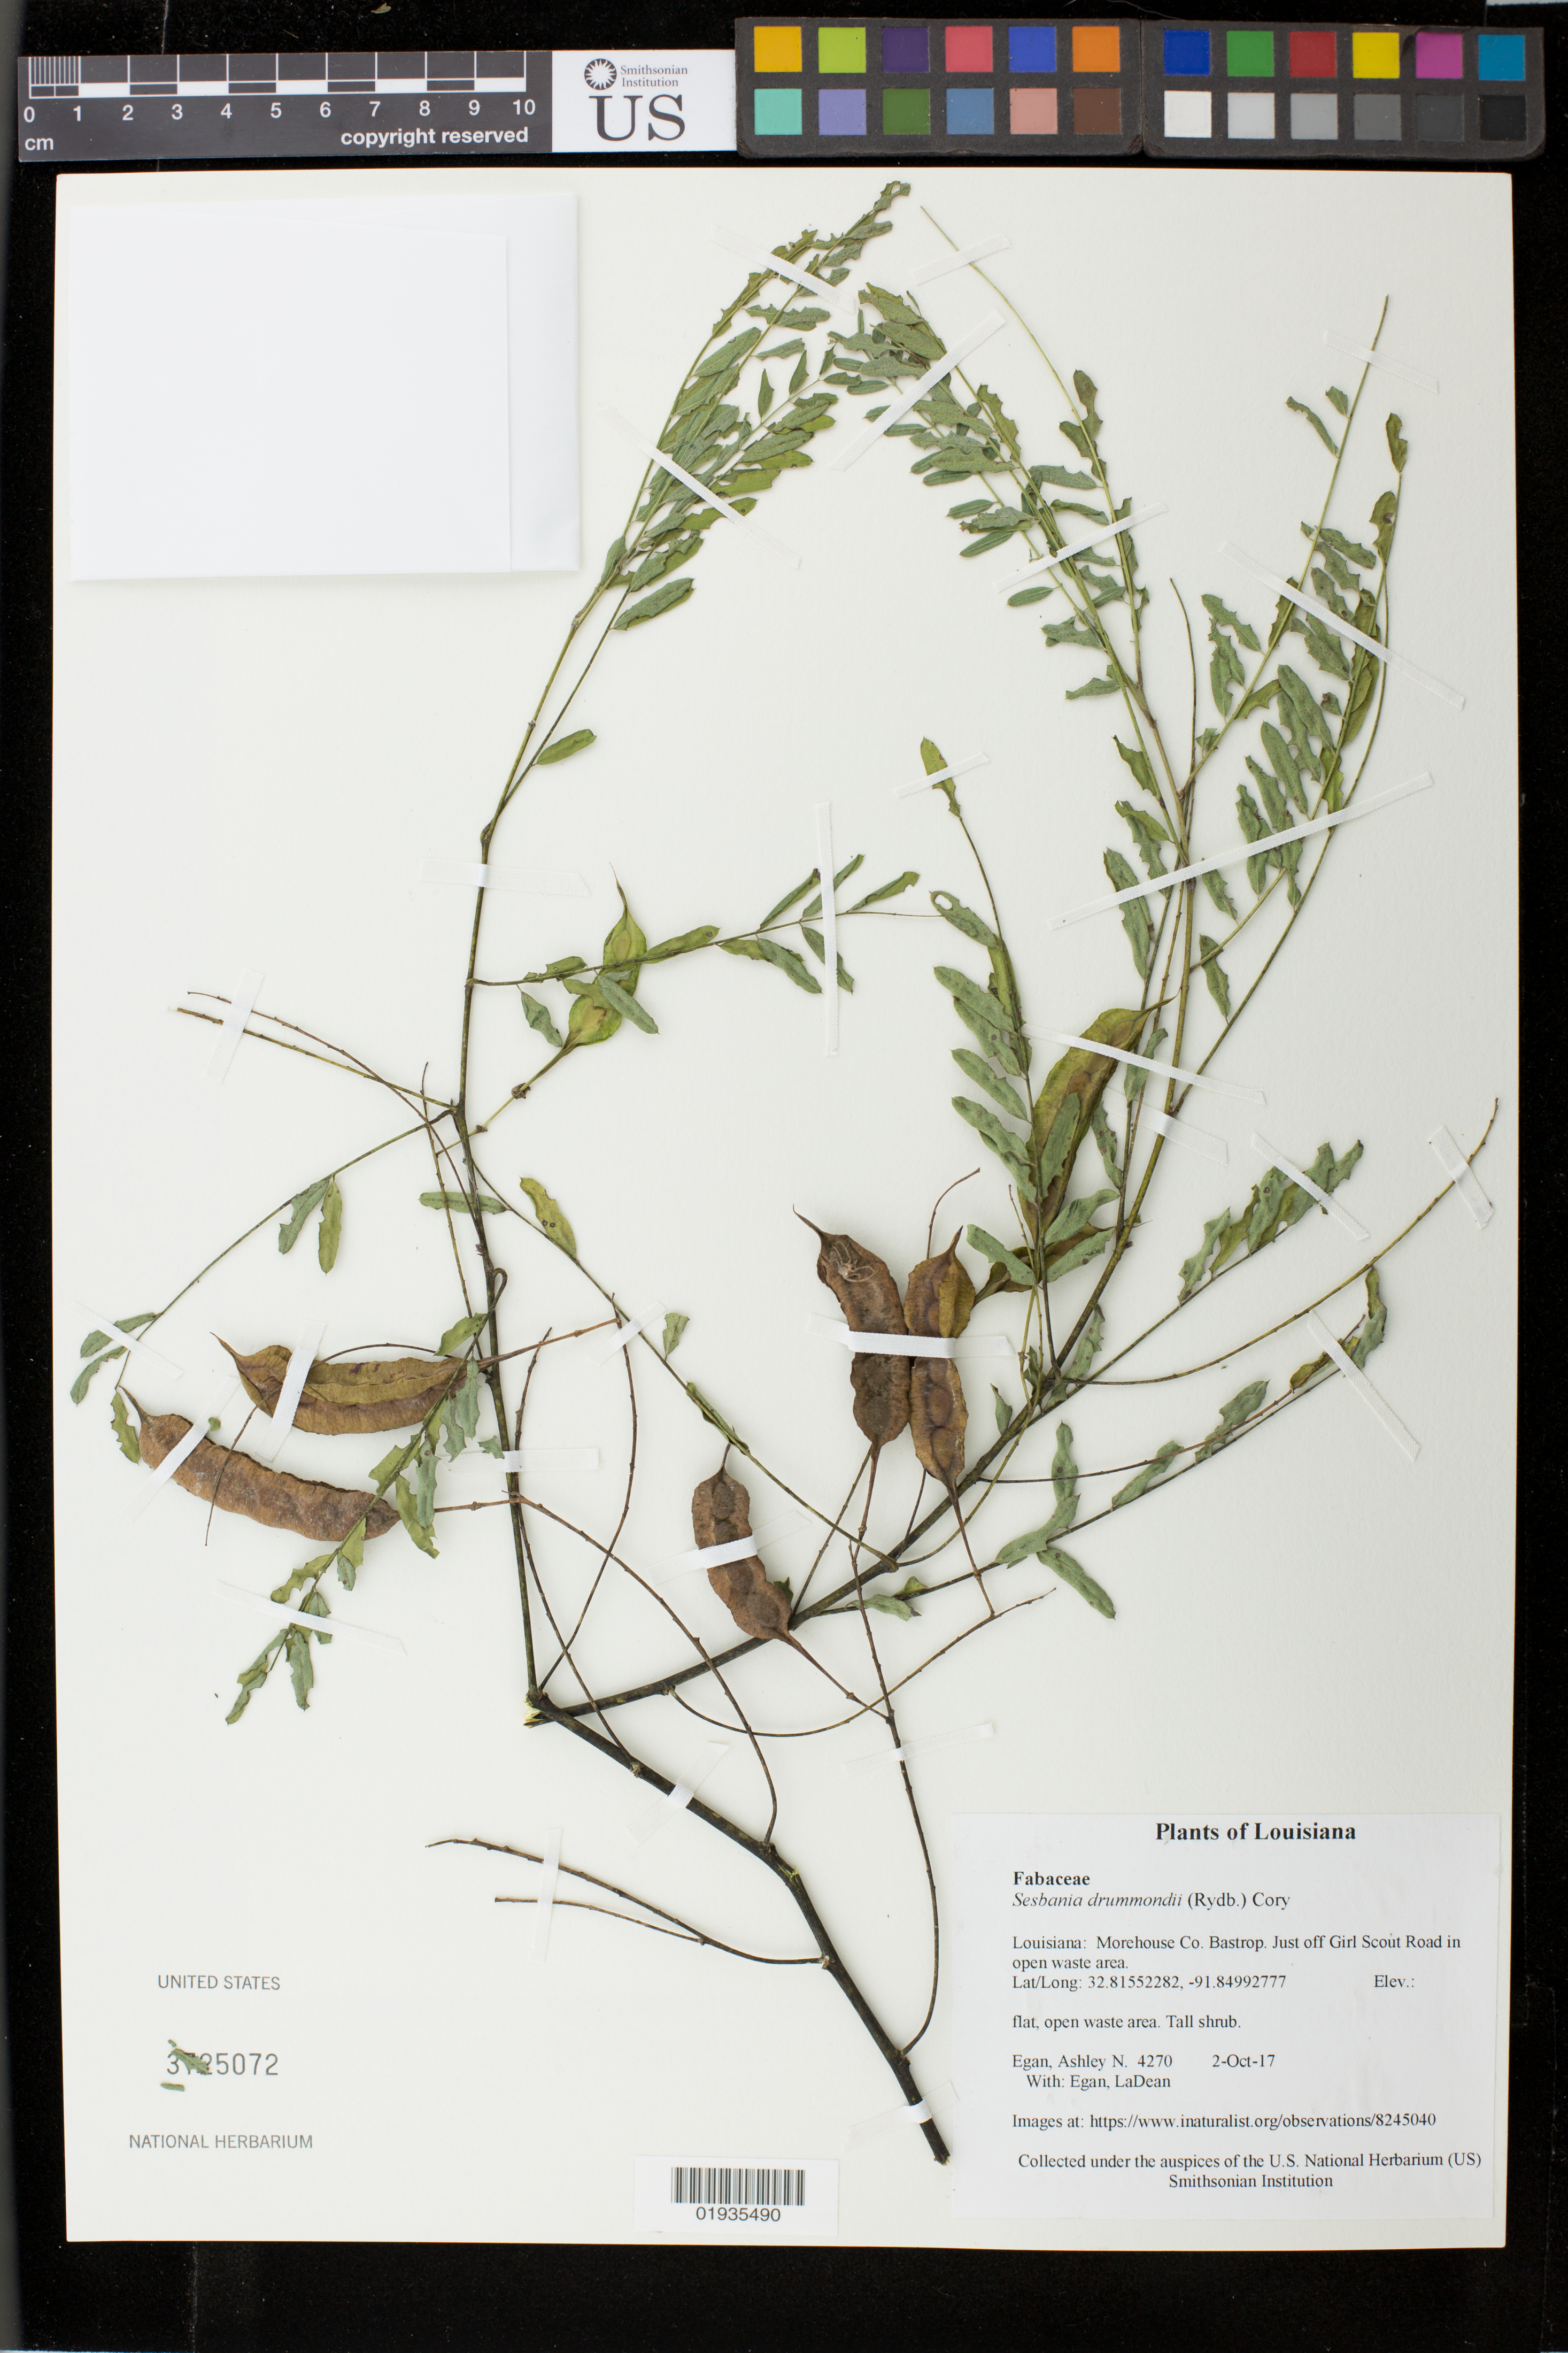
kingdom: Plantae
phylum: Tracheophyta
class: Magnoliopsida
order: Fabales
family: Fabaceae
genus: Sesbania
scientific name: Sesbania drummondii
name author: (Rydb.) Cory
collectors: A. N. Egan & L. Egan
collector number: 4270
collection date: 2017-10-02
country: United States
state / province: Louisiana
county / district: Morehouse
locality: Bastrop. Just off Girl Scout Road in open waste area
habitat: flat, open waste area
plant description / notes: https://www.inaturalist.org/observations/8245040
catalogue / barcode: US 3725072